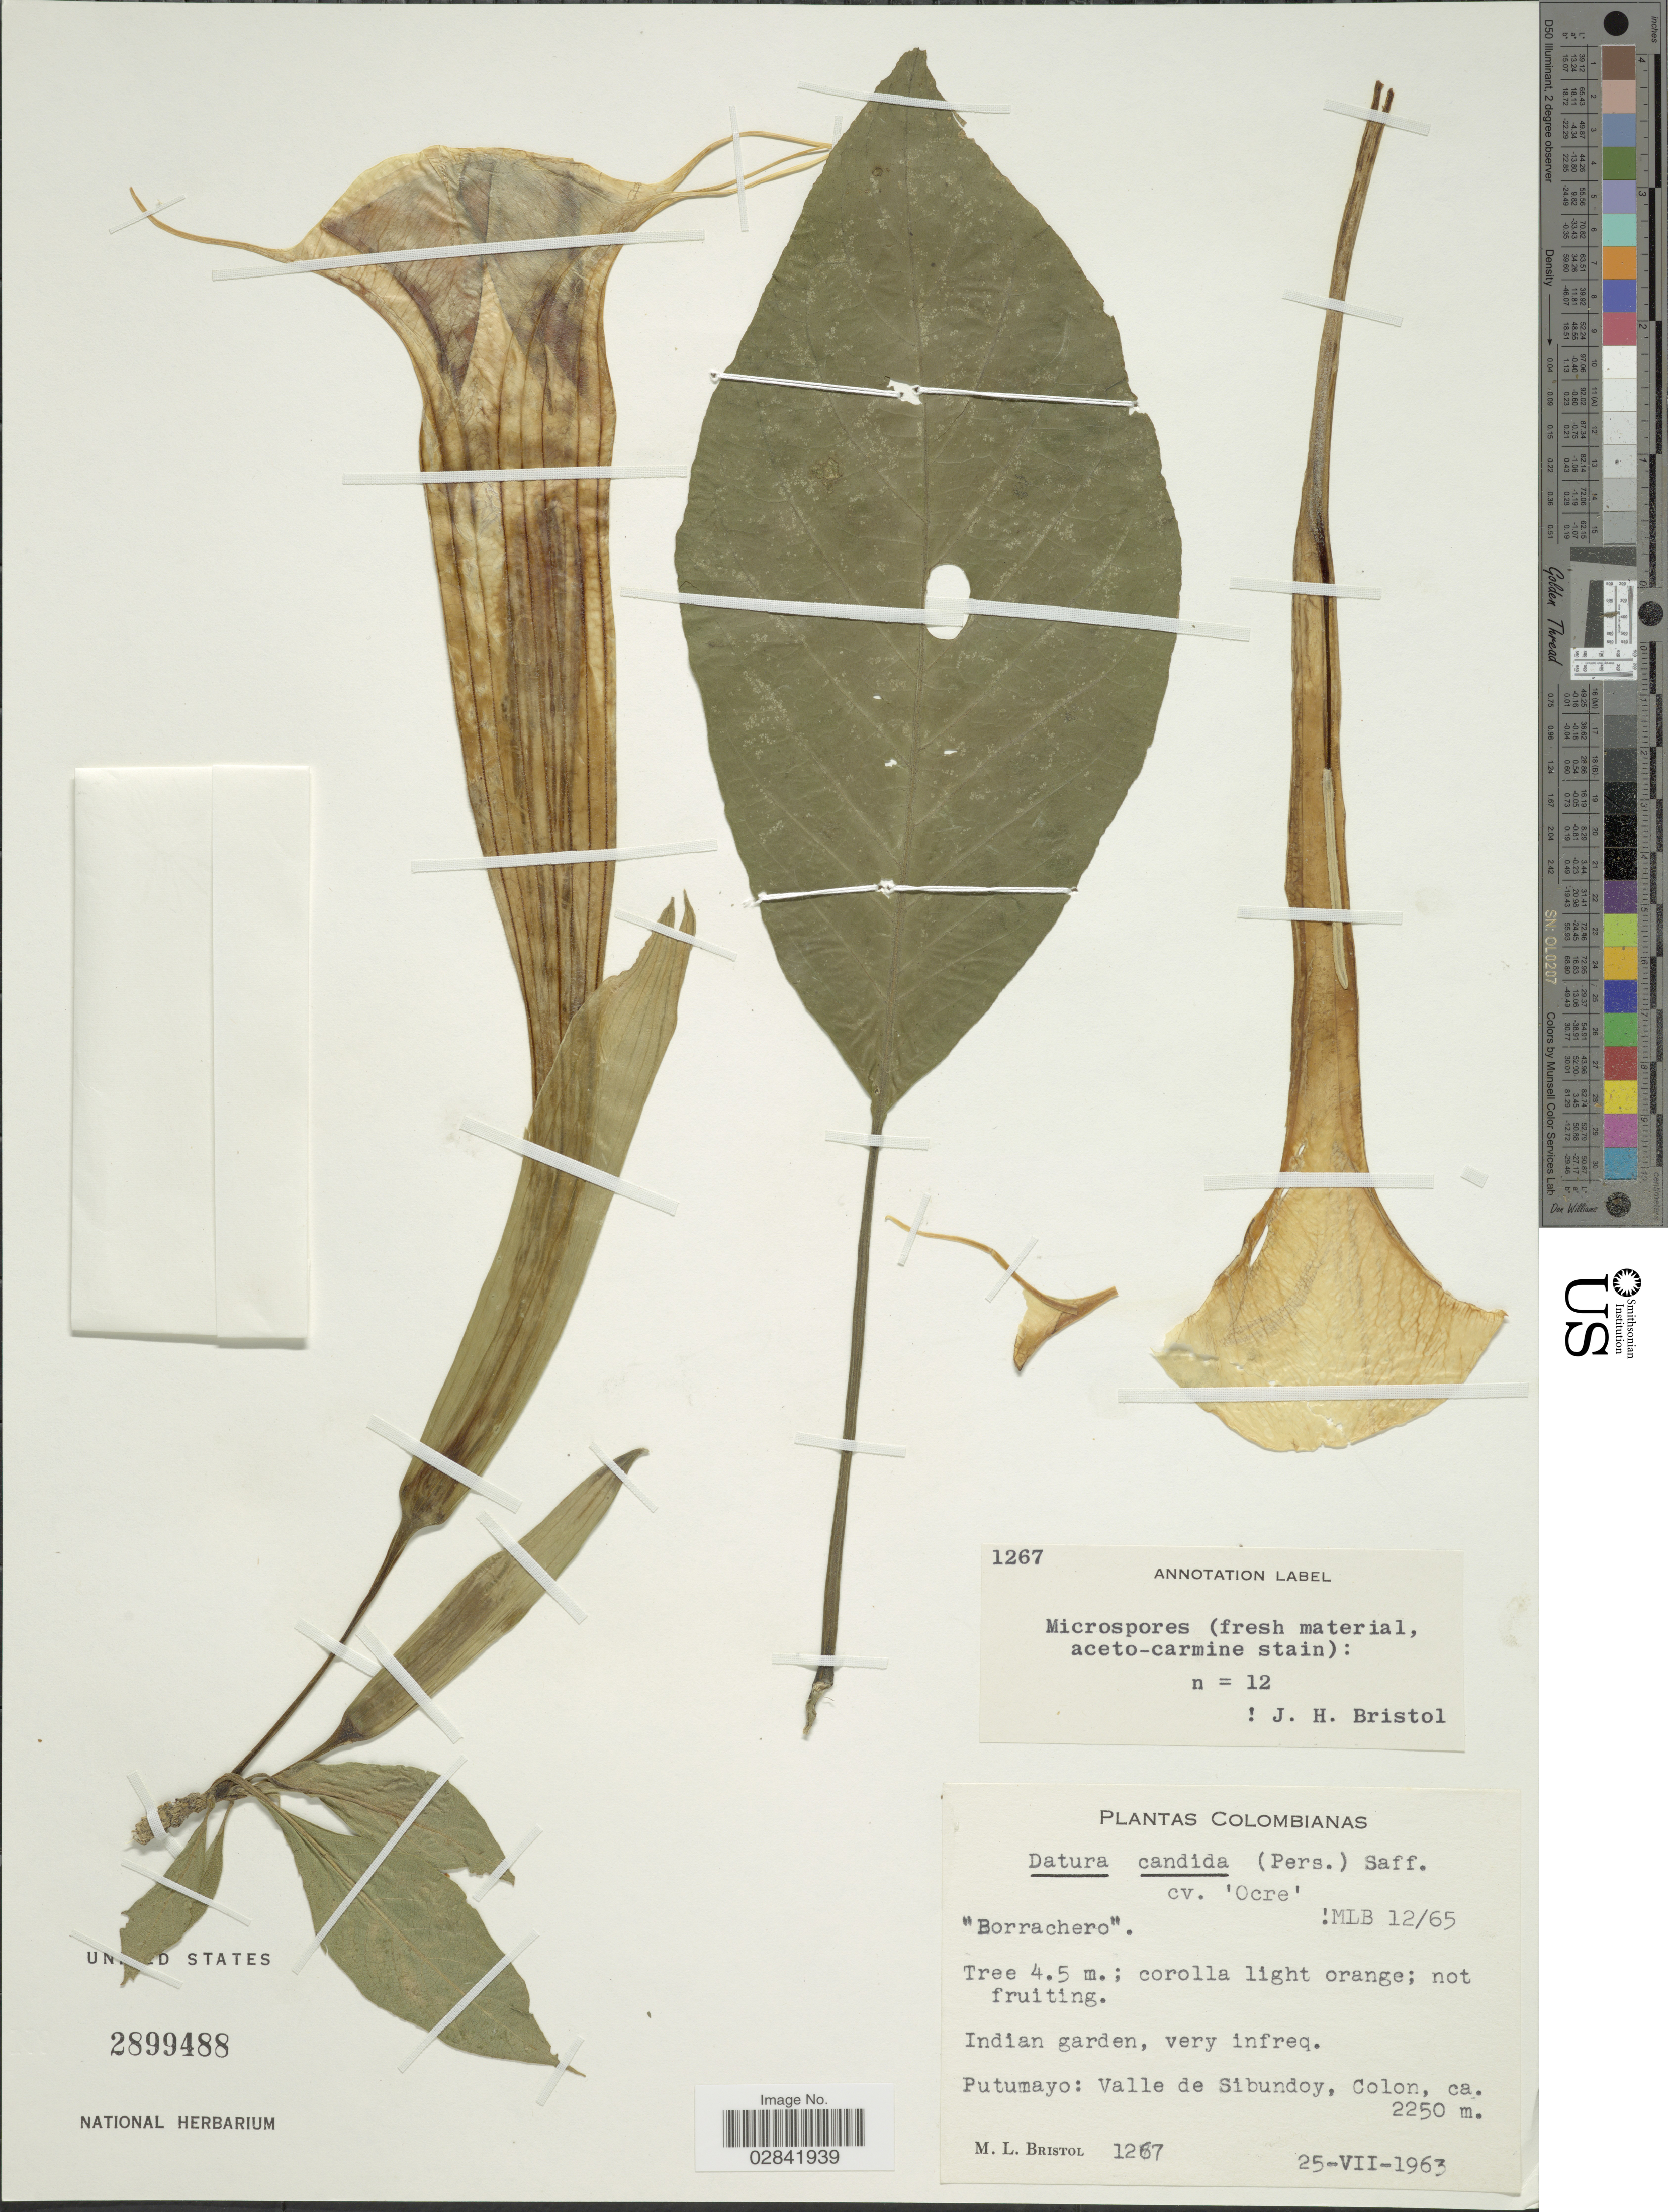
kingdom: Plantae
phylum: Tracheophyta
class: Magnoliopsida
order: Solanales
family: Solanaceae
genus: Brugmansia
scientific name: Brugmansia x candida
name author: Pers.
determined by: (US) Smithsonian Institution - National Museum of Natural History - Department of Botany (UNITED STATES)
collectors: M. L. Bristol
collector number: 1267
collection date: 1963-07-25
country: Colombia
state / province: Putumayo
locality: Valle de Sibundoy, Colon.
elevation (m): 2250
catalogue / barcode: US 2899488